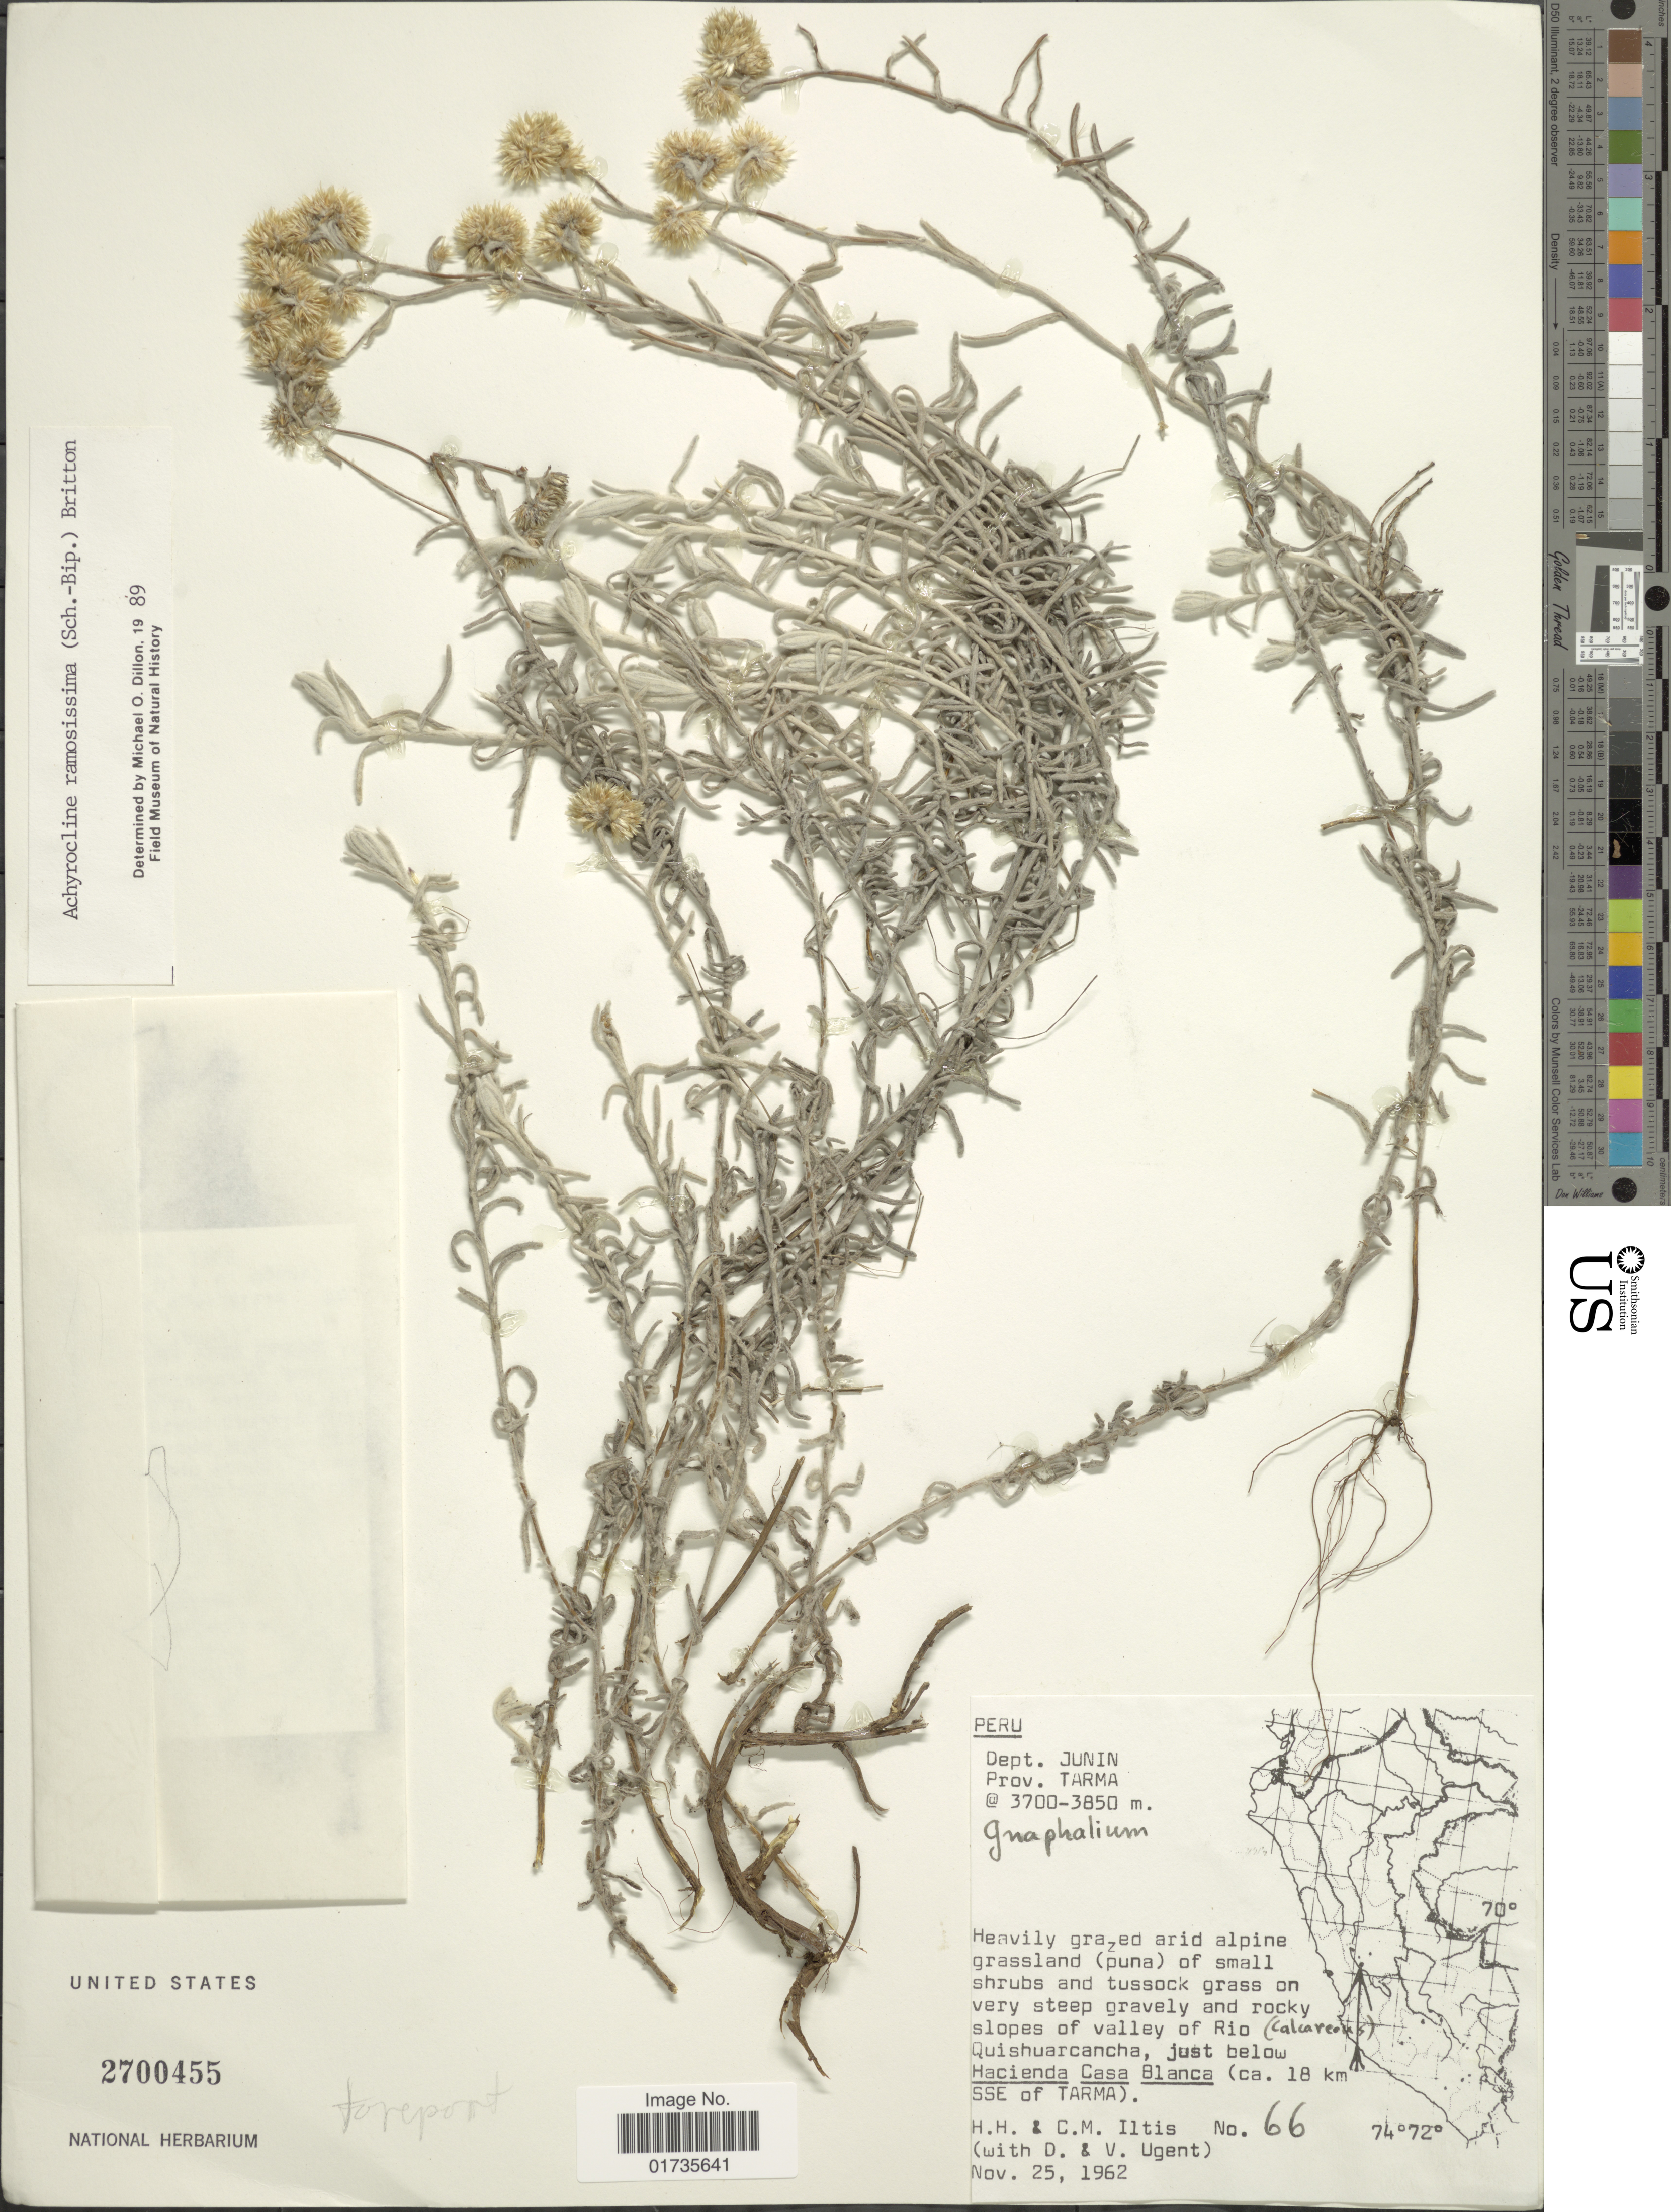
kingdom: Plantae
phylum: Tracheophyta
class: Magnoliopsida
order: Asterales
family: Asteraceae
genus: Achyrocline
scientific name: Achyrocline ramosissima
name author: (Sch. Bip.) Britton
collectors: H. H. Iltis, C. M Iltis, D. Ugent & V. Ugent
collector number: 66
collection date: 1962-11-25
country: Peru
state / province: Junín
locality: Peru. Dept. Junin. Prov. Tarma. grass on very streep gravely and rocky slopes of valley of Rio Quishuarcancha, just below Hacienda Casa Blanca (ca. 18 km SSE of Tarma)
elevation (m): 3700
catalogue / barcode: US 2700455